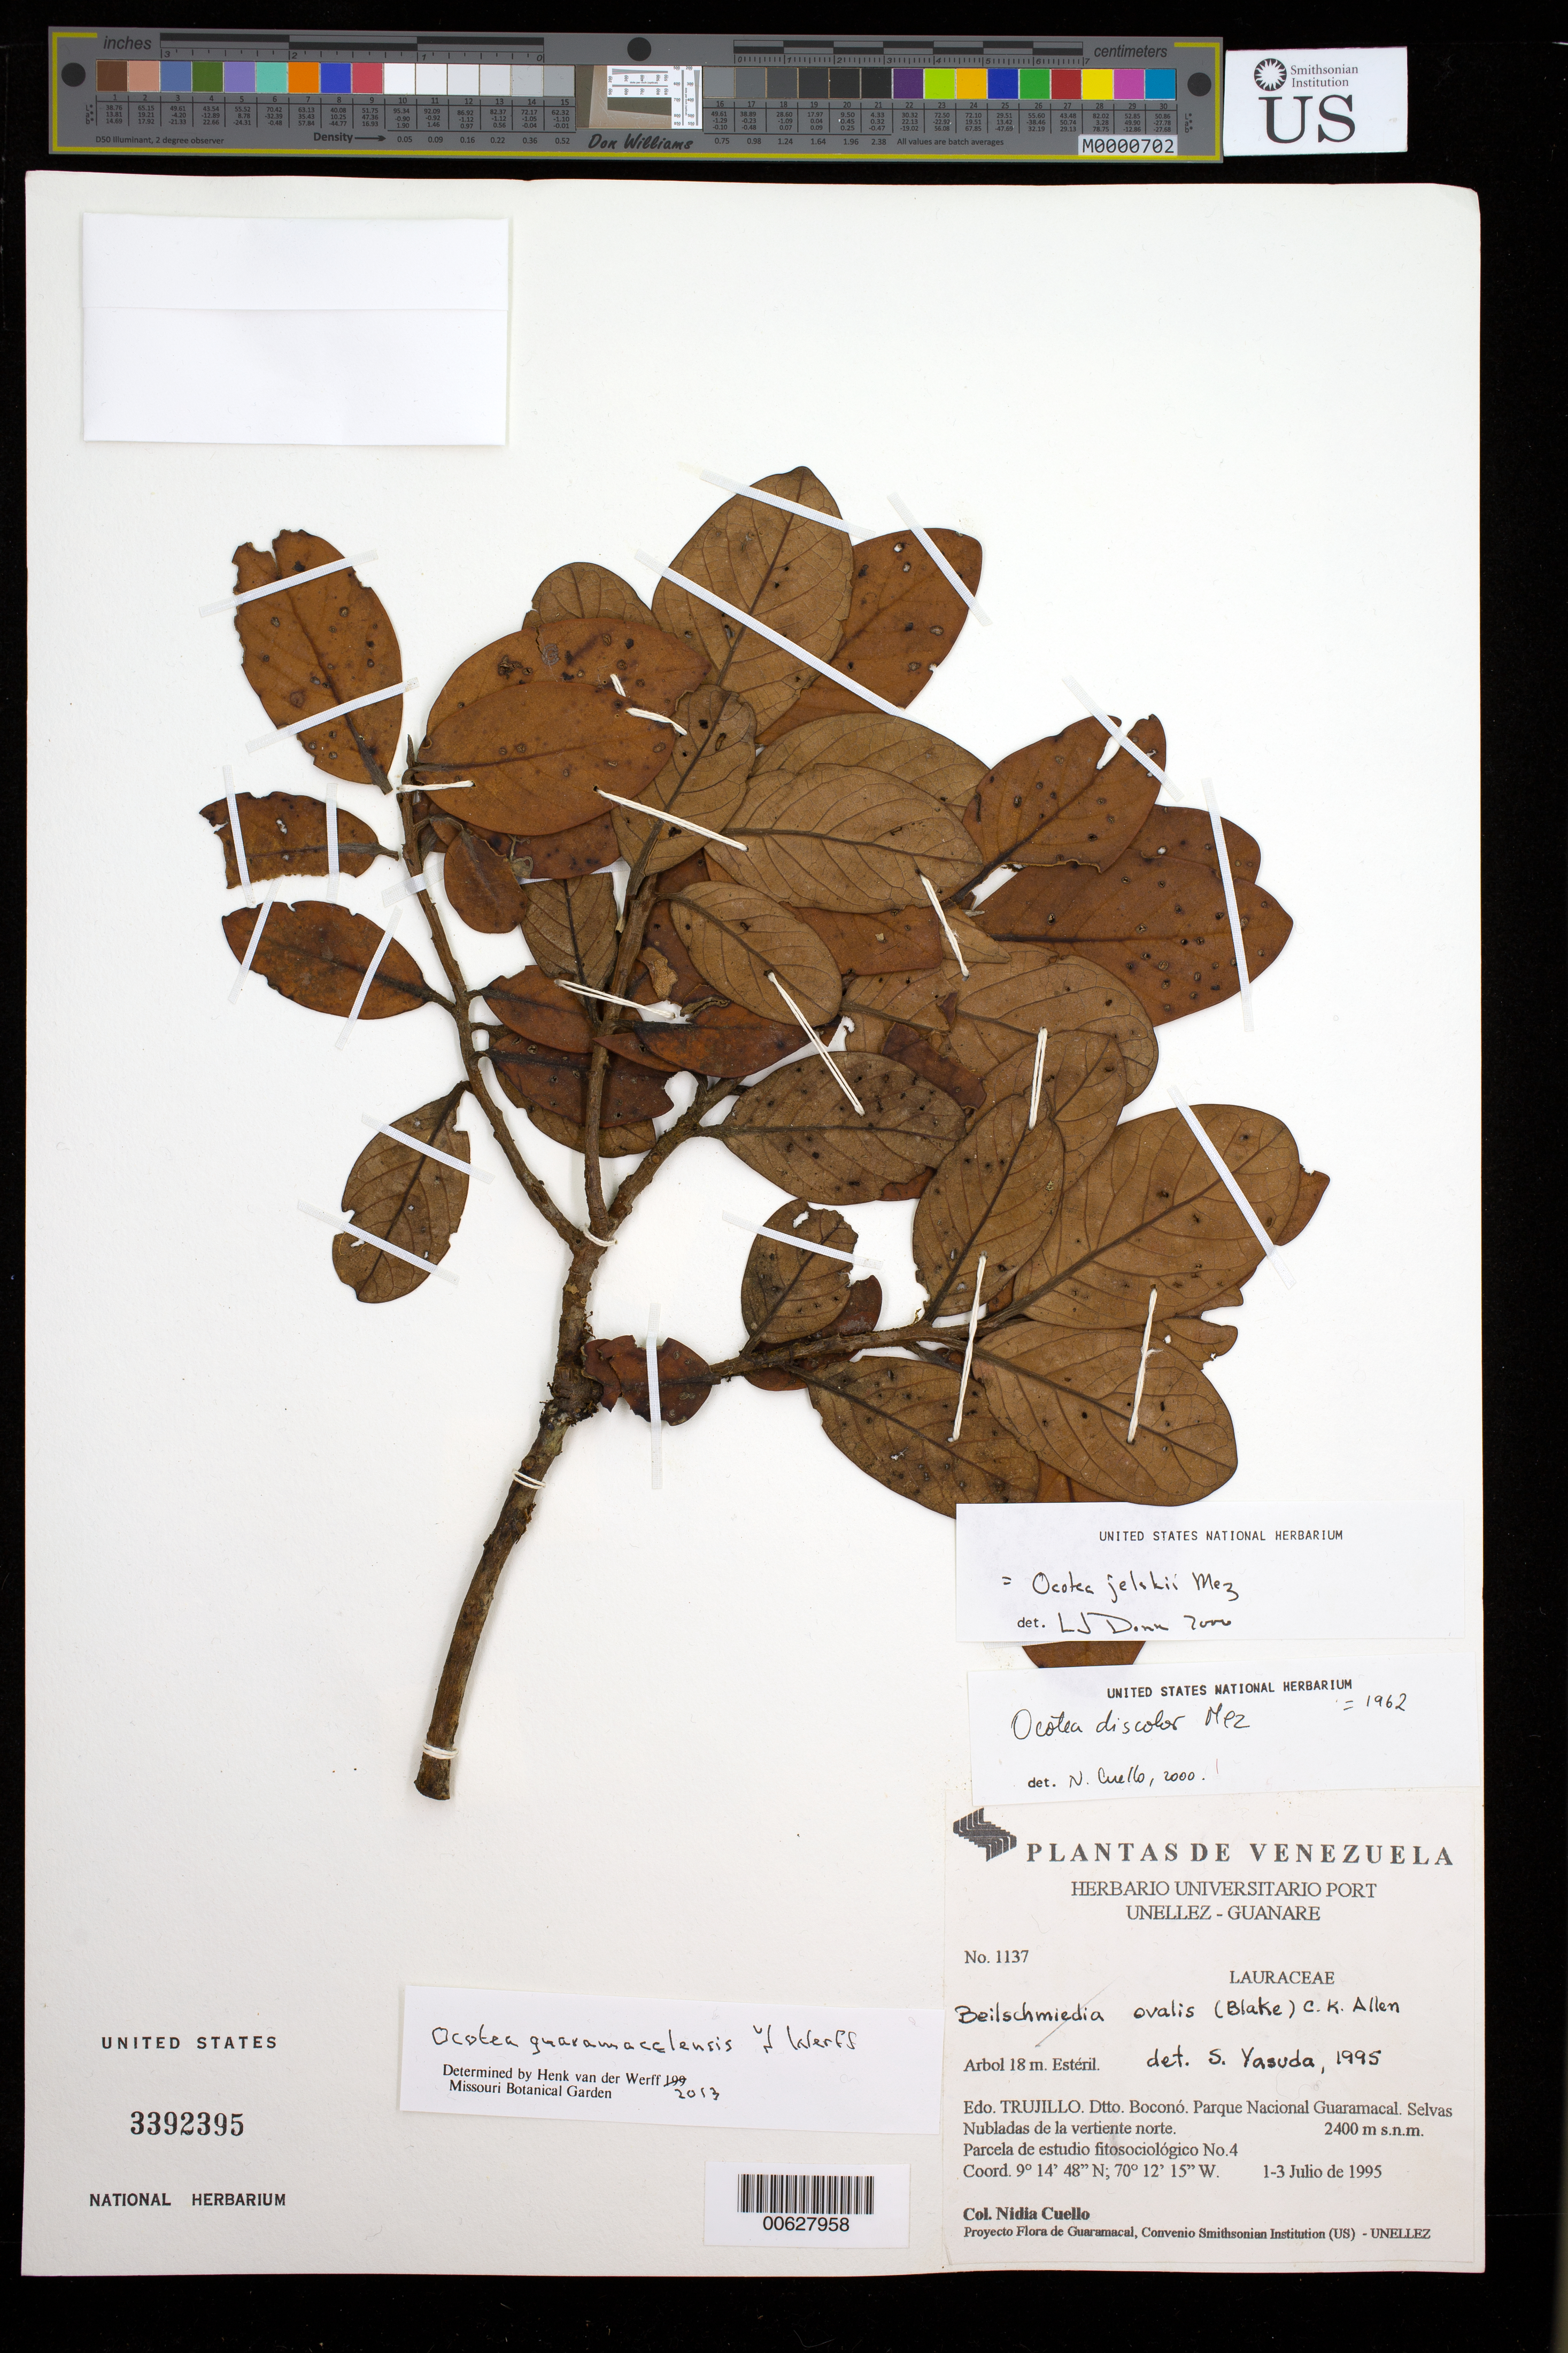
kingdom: Plantae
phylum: Tracheophyta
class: Magnoliopsida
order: Laurales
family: Lauraceae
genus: Ocotea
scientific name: Ocotea jelskii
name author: Mez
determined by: Dorr, L. J., (BOT), Smithsonian Institution - National Museum of Natural History (UNITED STATES)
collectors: N. L. Cuello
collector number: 1137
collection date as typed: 01 Jul 1995 to 02 Jul 1995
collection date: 1995-07-01/1995-07-02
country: Venezuela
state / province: Trujillo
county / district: Boconó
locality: Parque Nacional Guaramacal. Vertiente N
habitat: selvas nubladas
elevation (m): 2400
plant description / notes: MO, PORT, US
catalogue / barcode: US 3392395